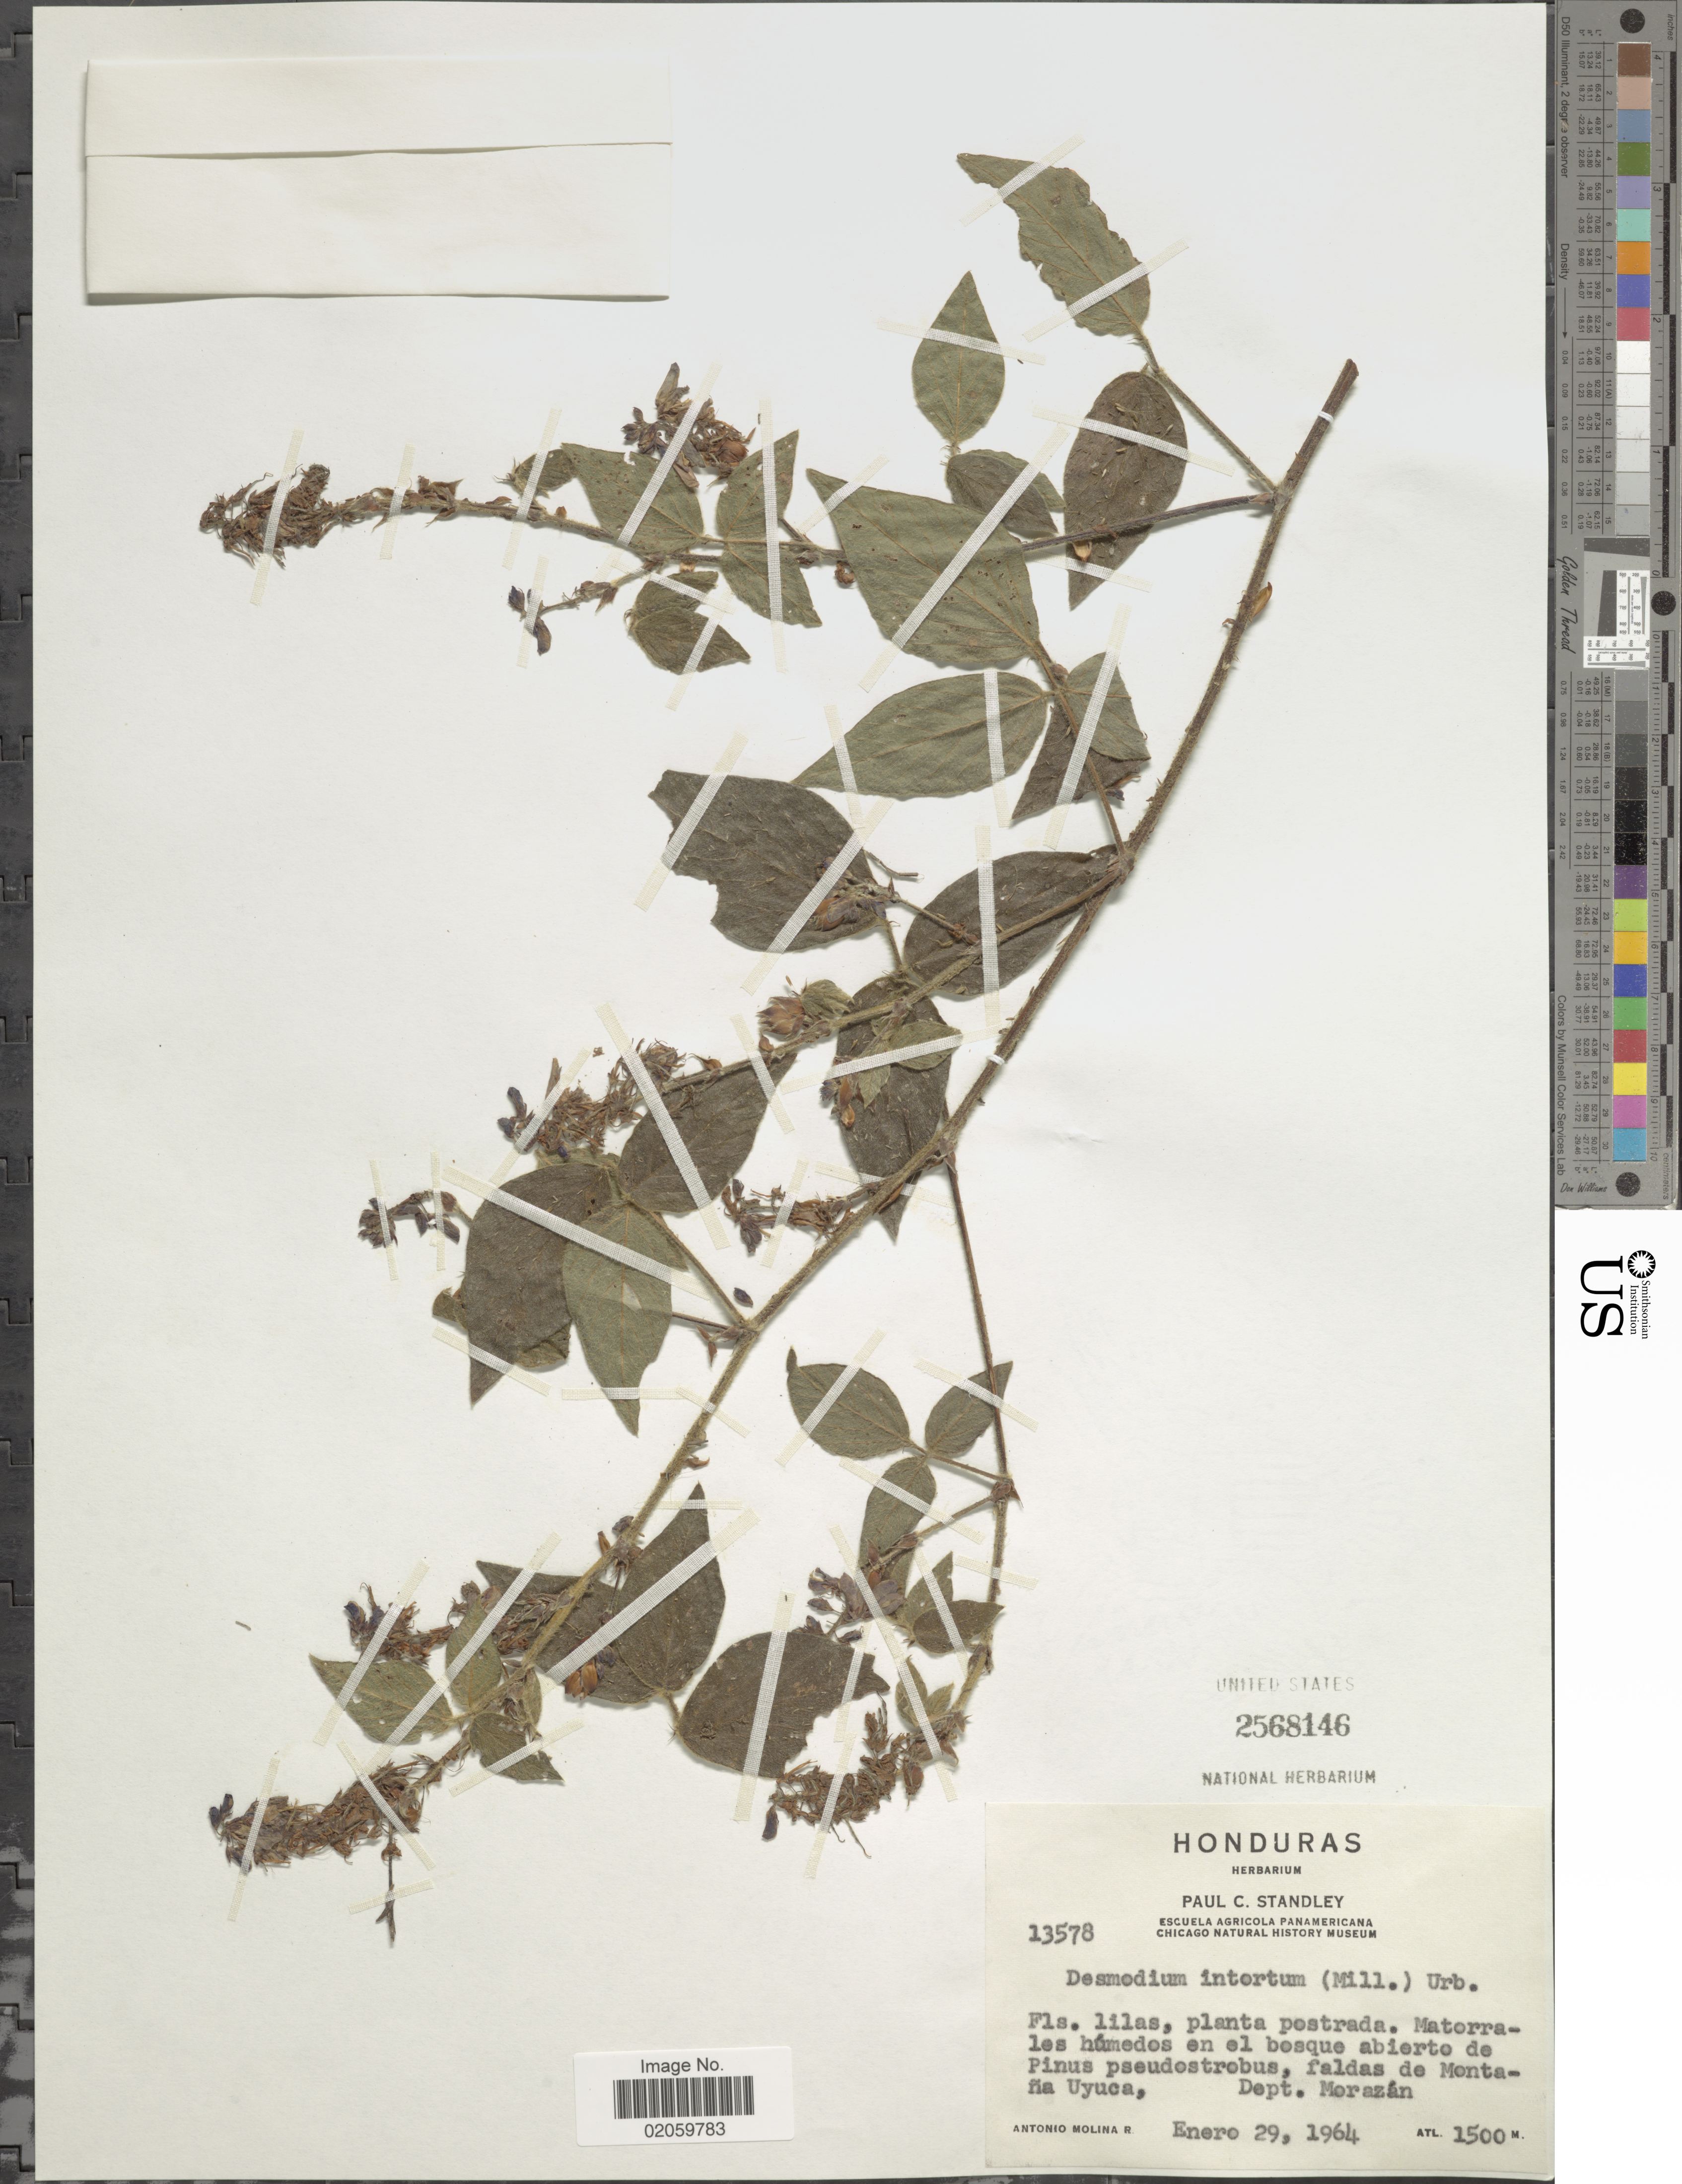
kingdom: Plantae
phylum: Tracheophyta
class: Magnoliopsida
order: Fabales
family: Fabaceae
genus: Desmodium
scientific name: Desmodium intortum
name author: (Mill.) Urb.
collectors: A. Molina R.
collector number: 13578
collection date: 1964-01-29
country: Honduras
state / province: Fco. Morazán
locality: Faldas de Mantafia Uyuca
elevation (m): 1500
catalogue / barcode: US 2568146